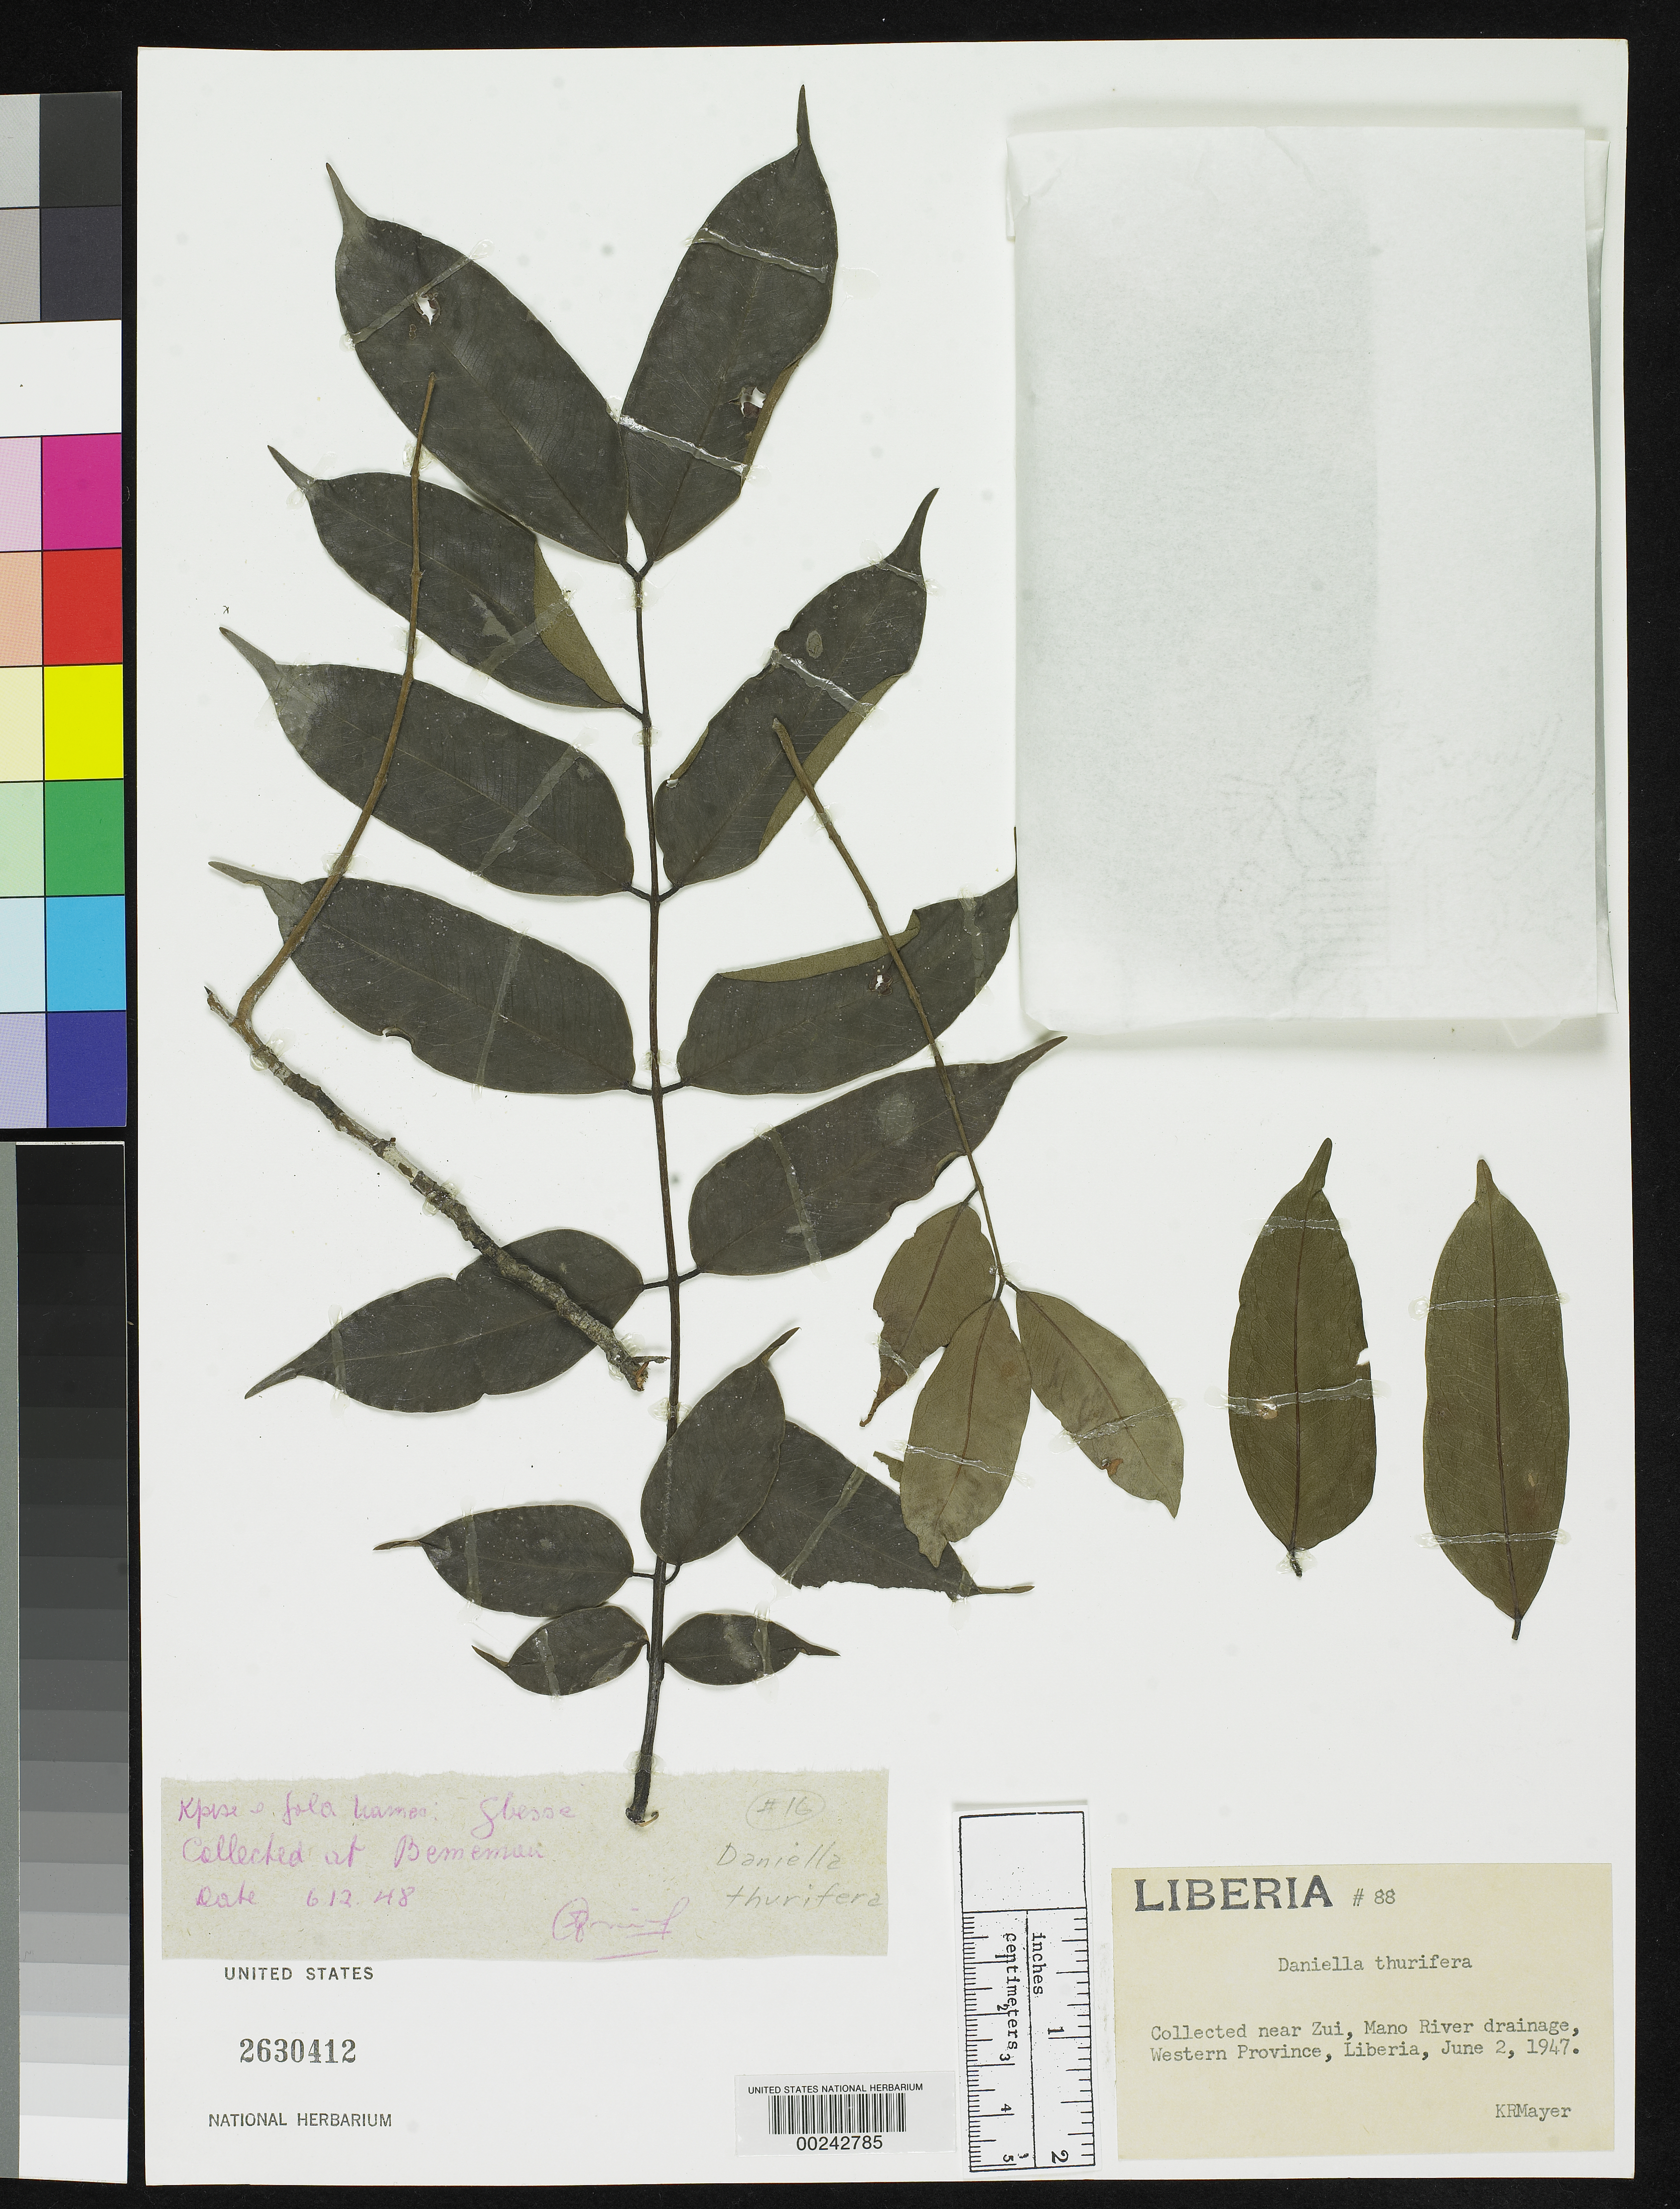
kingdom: Plantae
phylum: Tracheophyta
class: Magnoliopsida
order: Fabales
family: Fabaceae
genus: Daniellia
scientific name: Daniellia thurifera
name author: Benn.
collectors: K. R. Mayer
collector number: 88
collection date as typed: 02 Jun 1947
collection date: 1947-06-02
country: Liberia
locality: Zui, Mano River drainage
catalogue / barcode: US 2630412